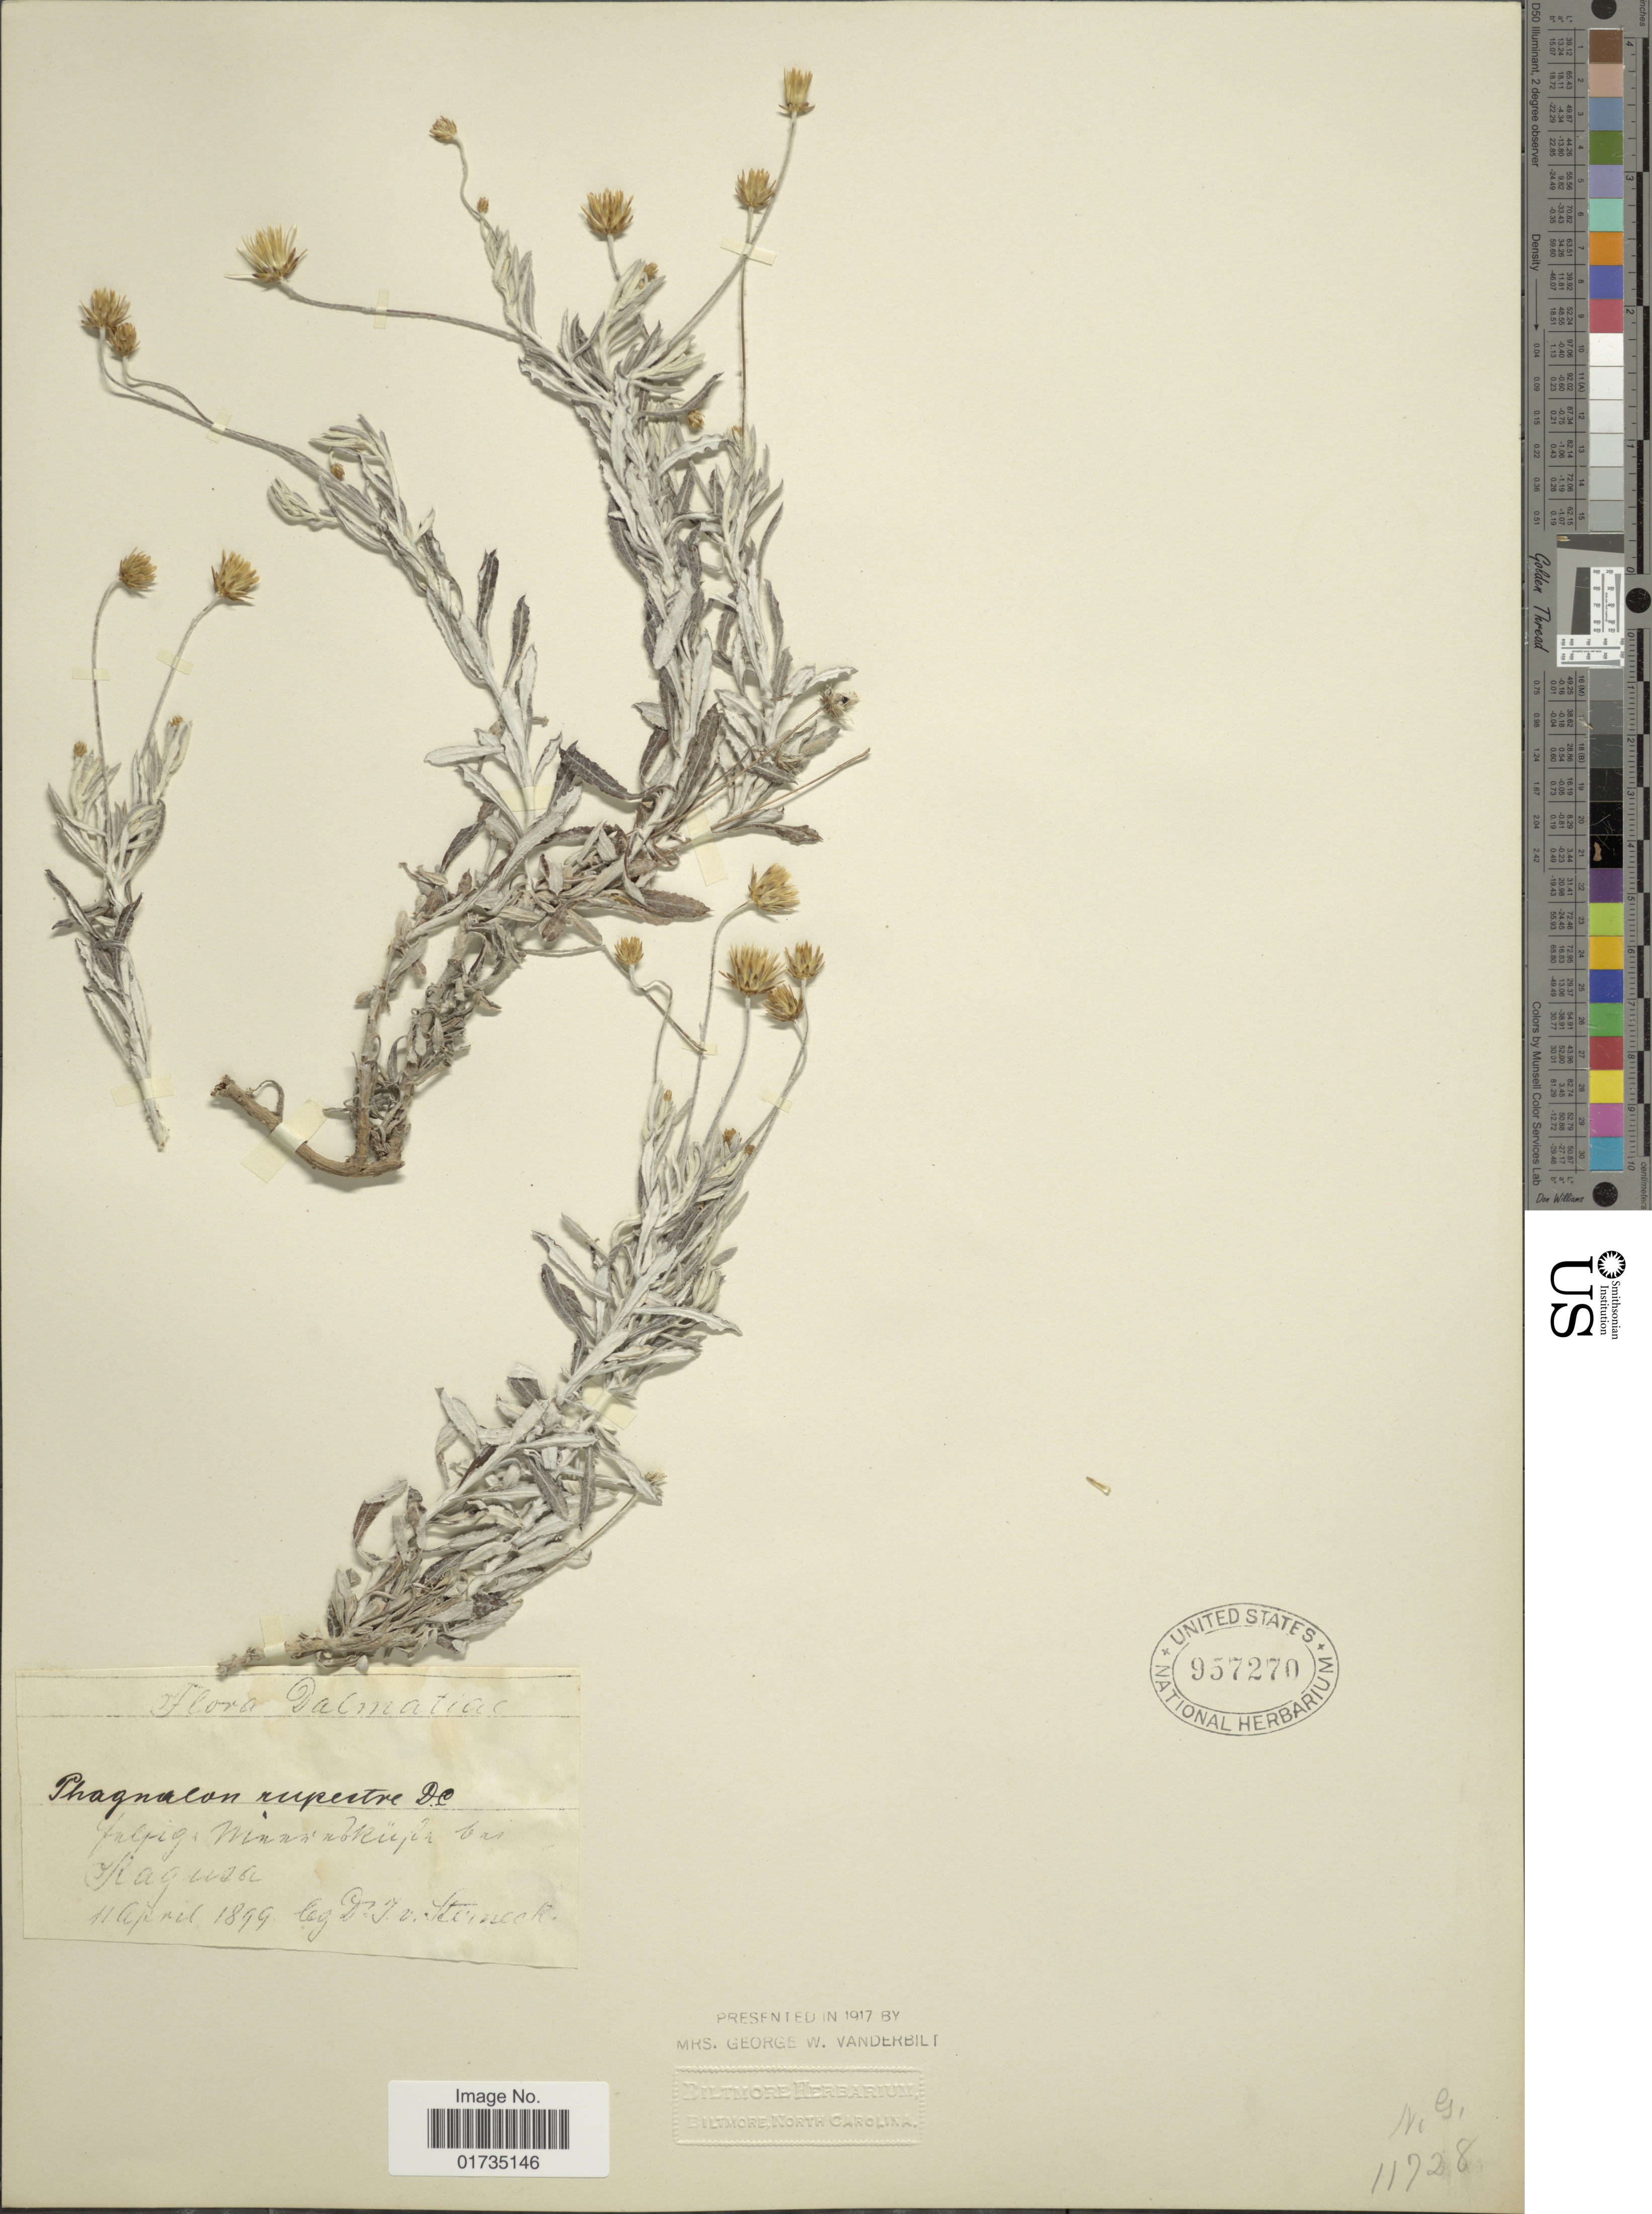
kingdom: Plantae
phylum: Tracheophyta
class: Magnoliopsida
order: Asterales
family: Asteraceae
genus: Phagnalon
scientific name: Phagnalon rupestre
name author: (L.) DC.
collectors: J. von Sterneck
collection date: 1899-04-11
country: Croatia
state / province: Dubrovnik-Neretva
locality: Ragusa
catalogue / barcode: US 957270